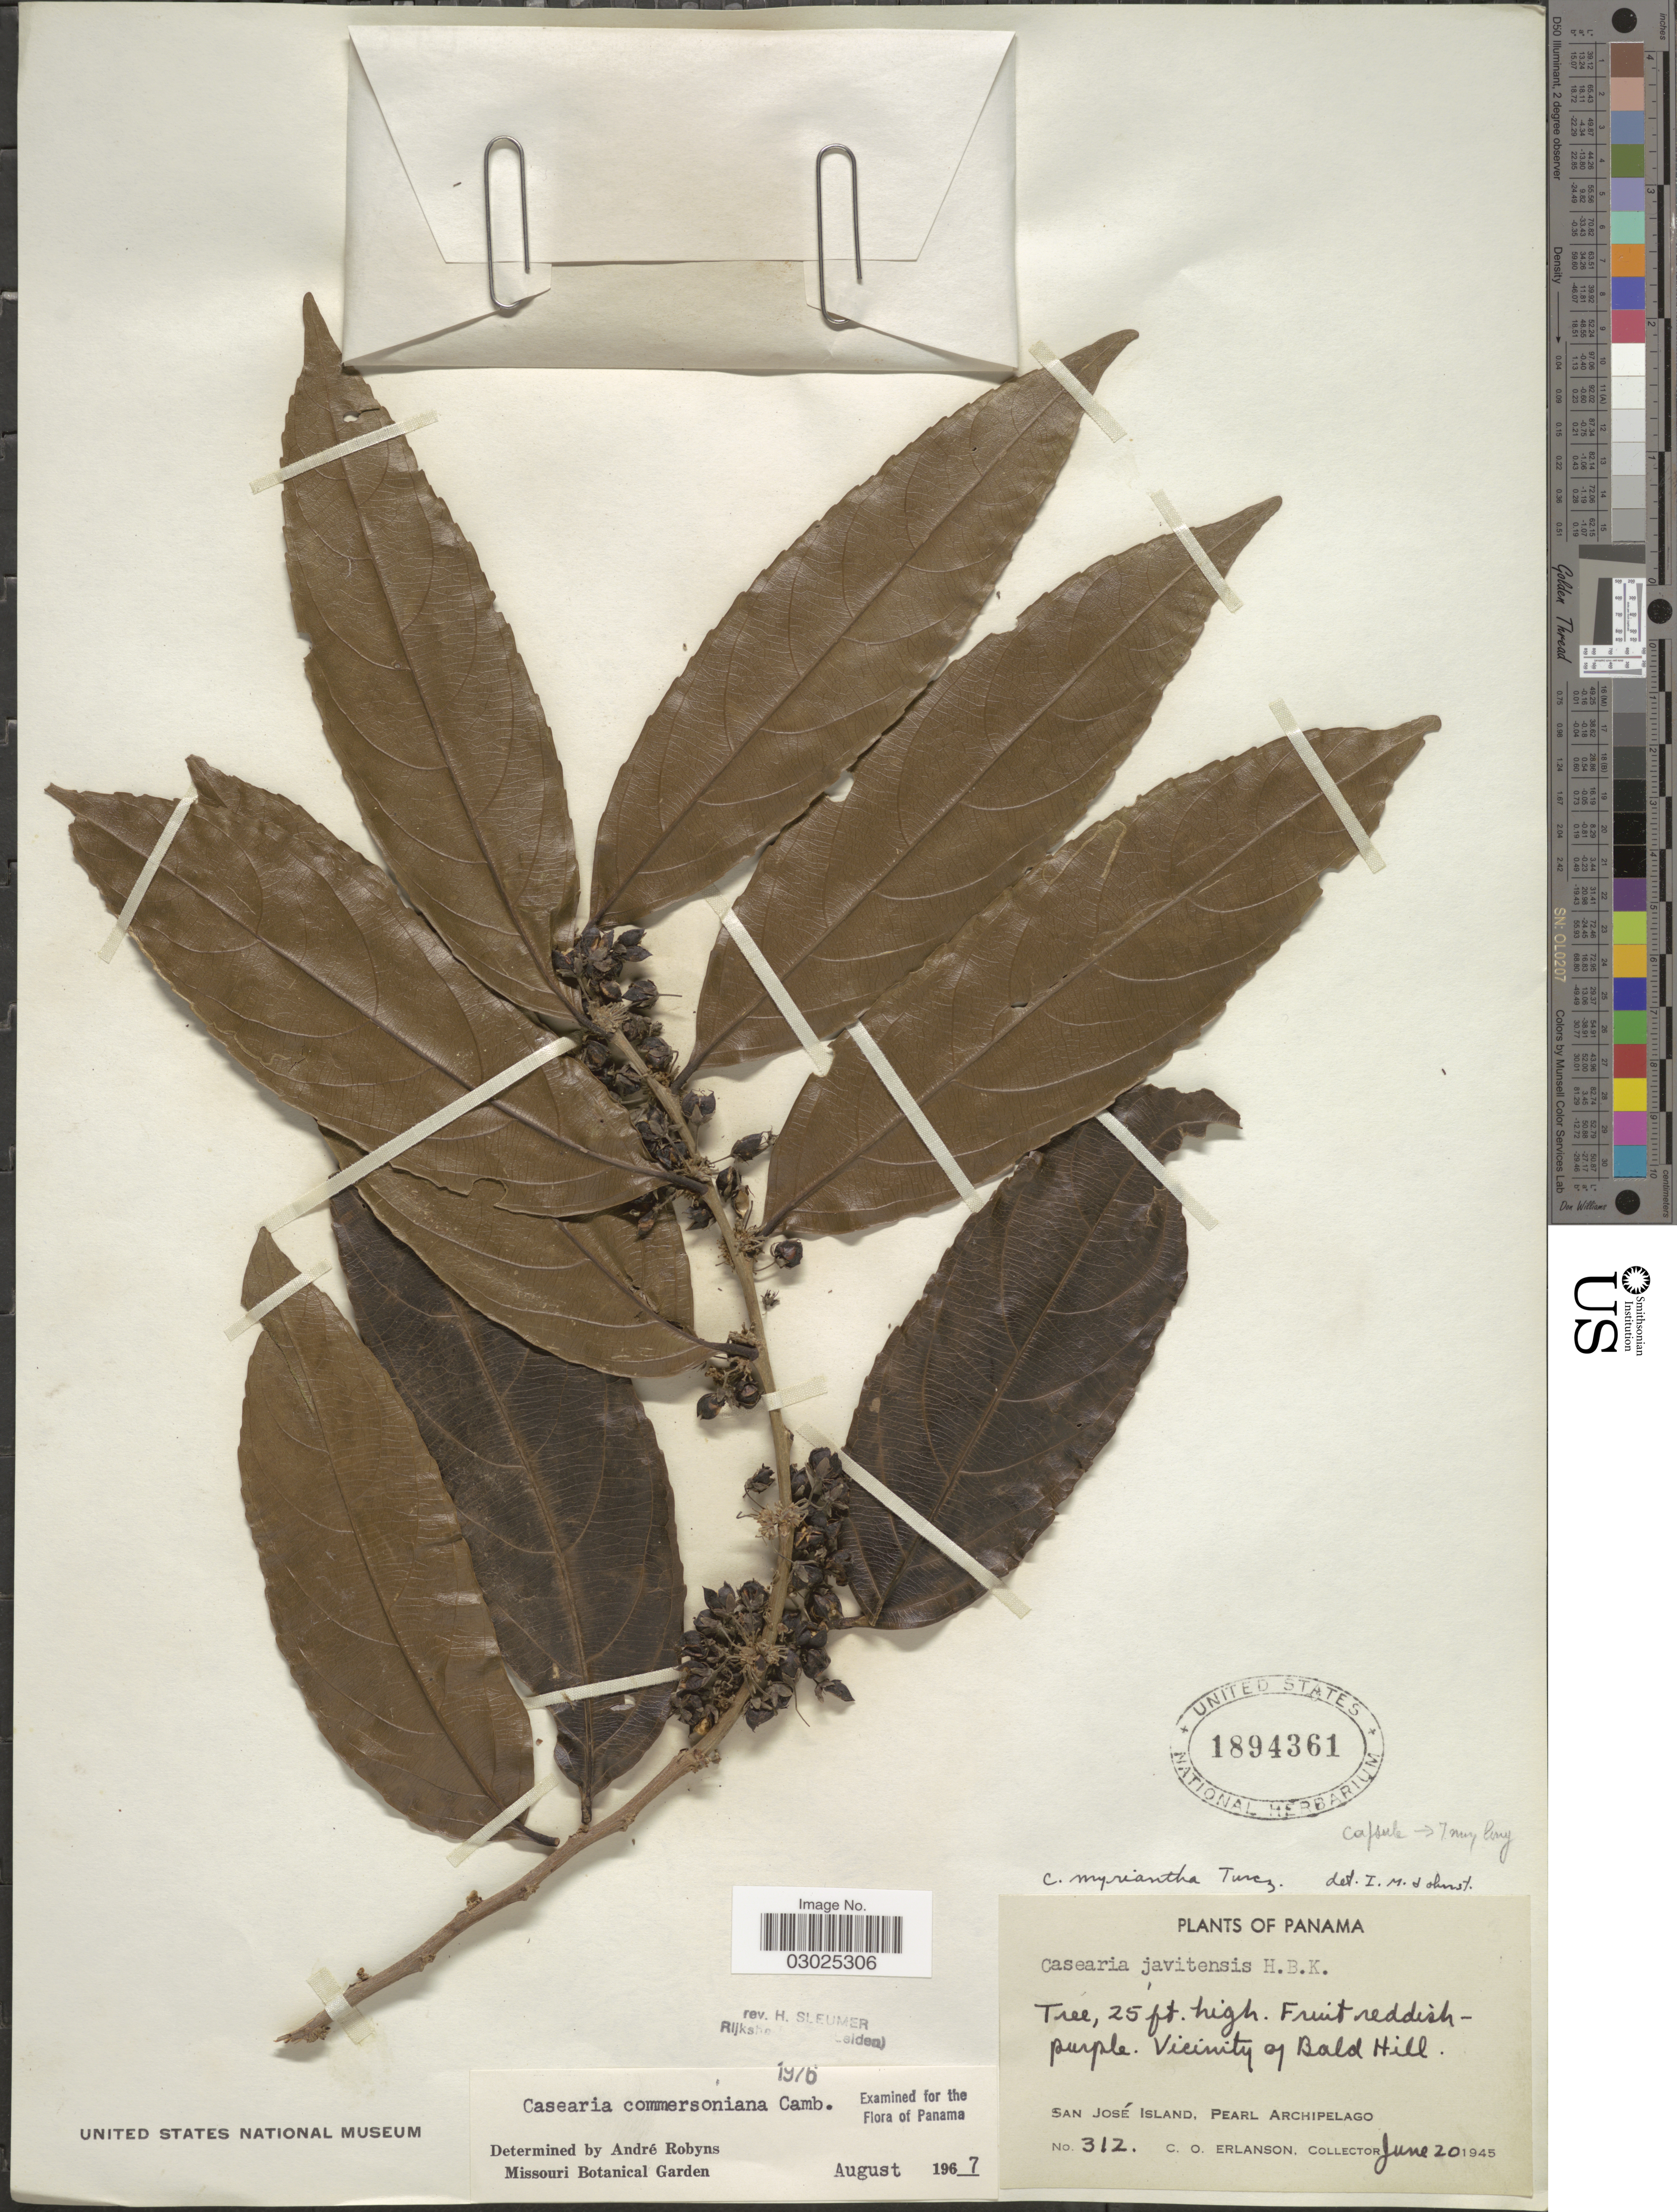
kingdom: Plantae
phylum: Tracheophyta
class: Magnoliopsida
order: Malpighiales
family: Salicaceae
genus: Piparea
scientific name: Piparea dentata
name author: Aubl.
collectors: C. O. Erlanson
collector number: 312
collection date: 1945-06-20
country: Panama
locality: Vicinity of Bald Hill. San José Island, Pearl Archipelago.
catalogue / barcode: US 1894361